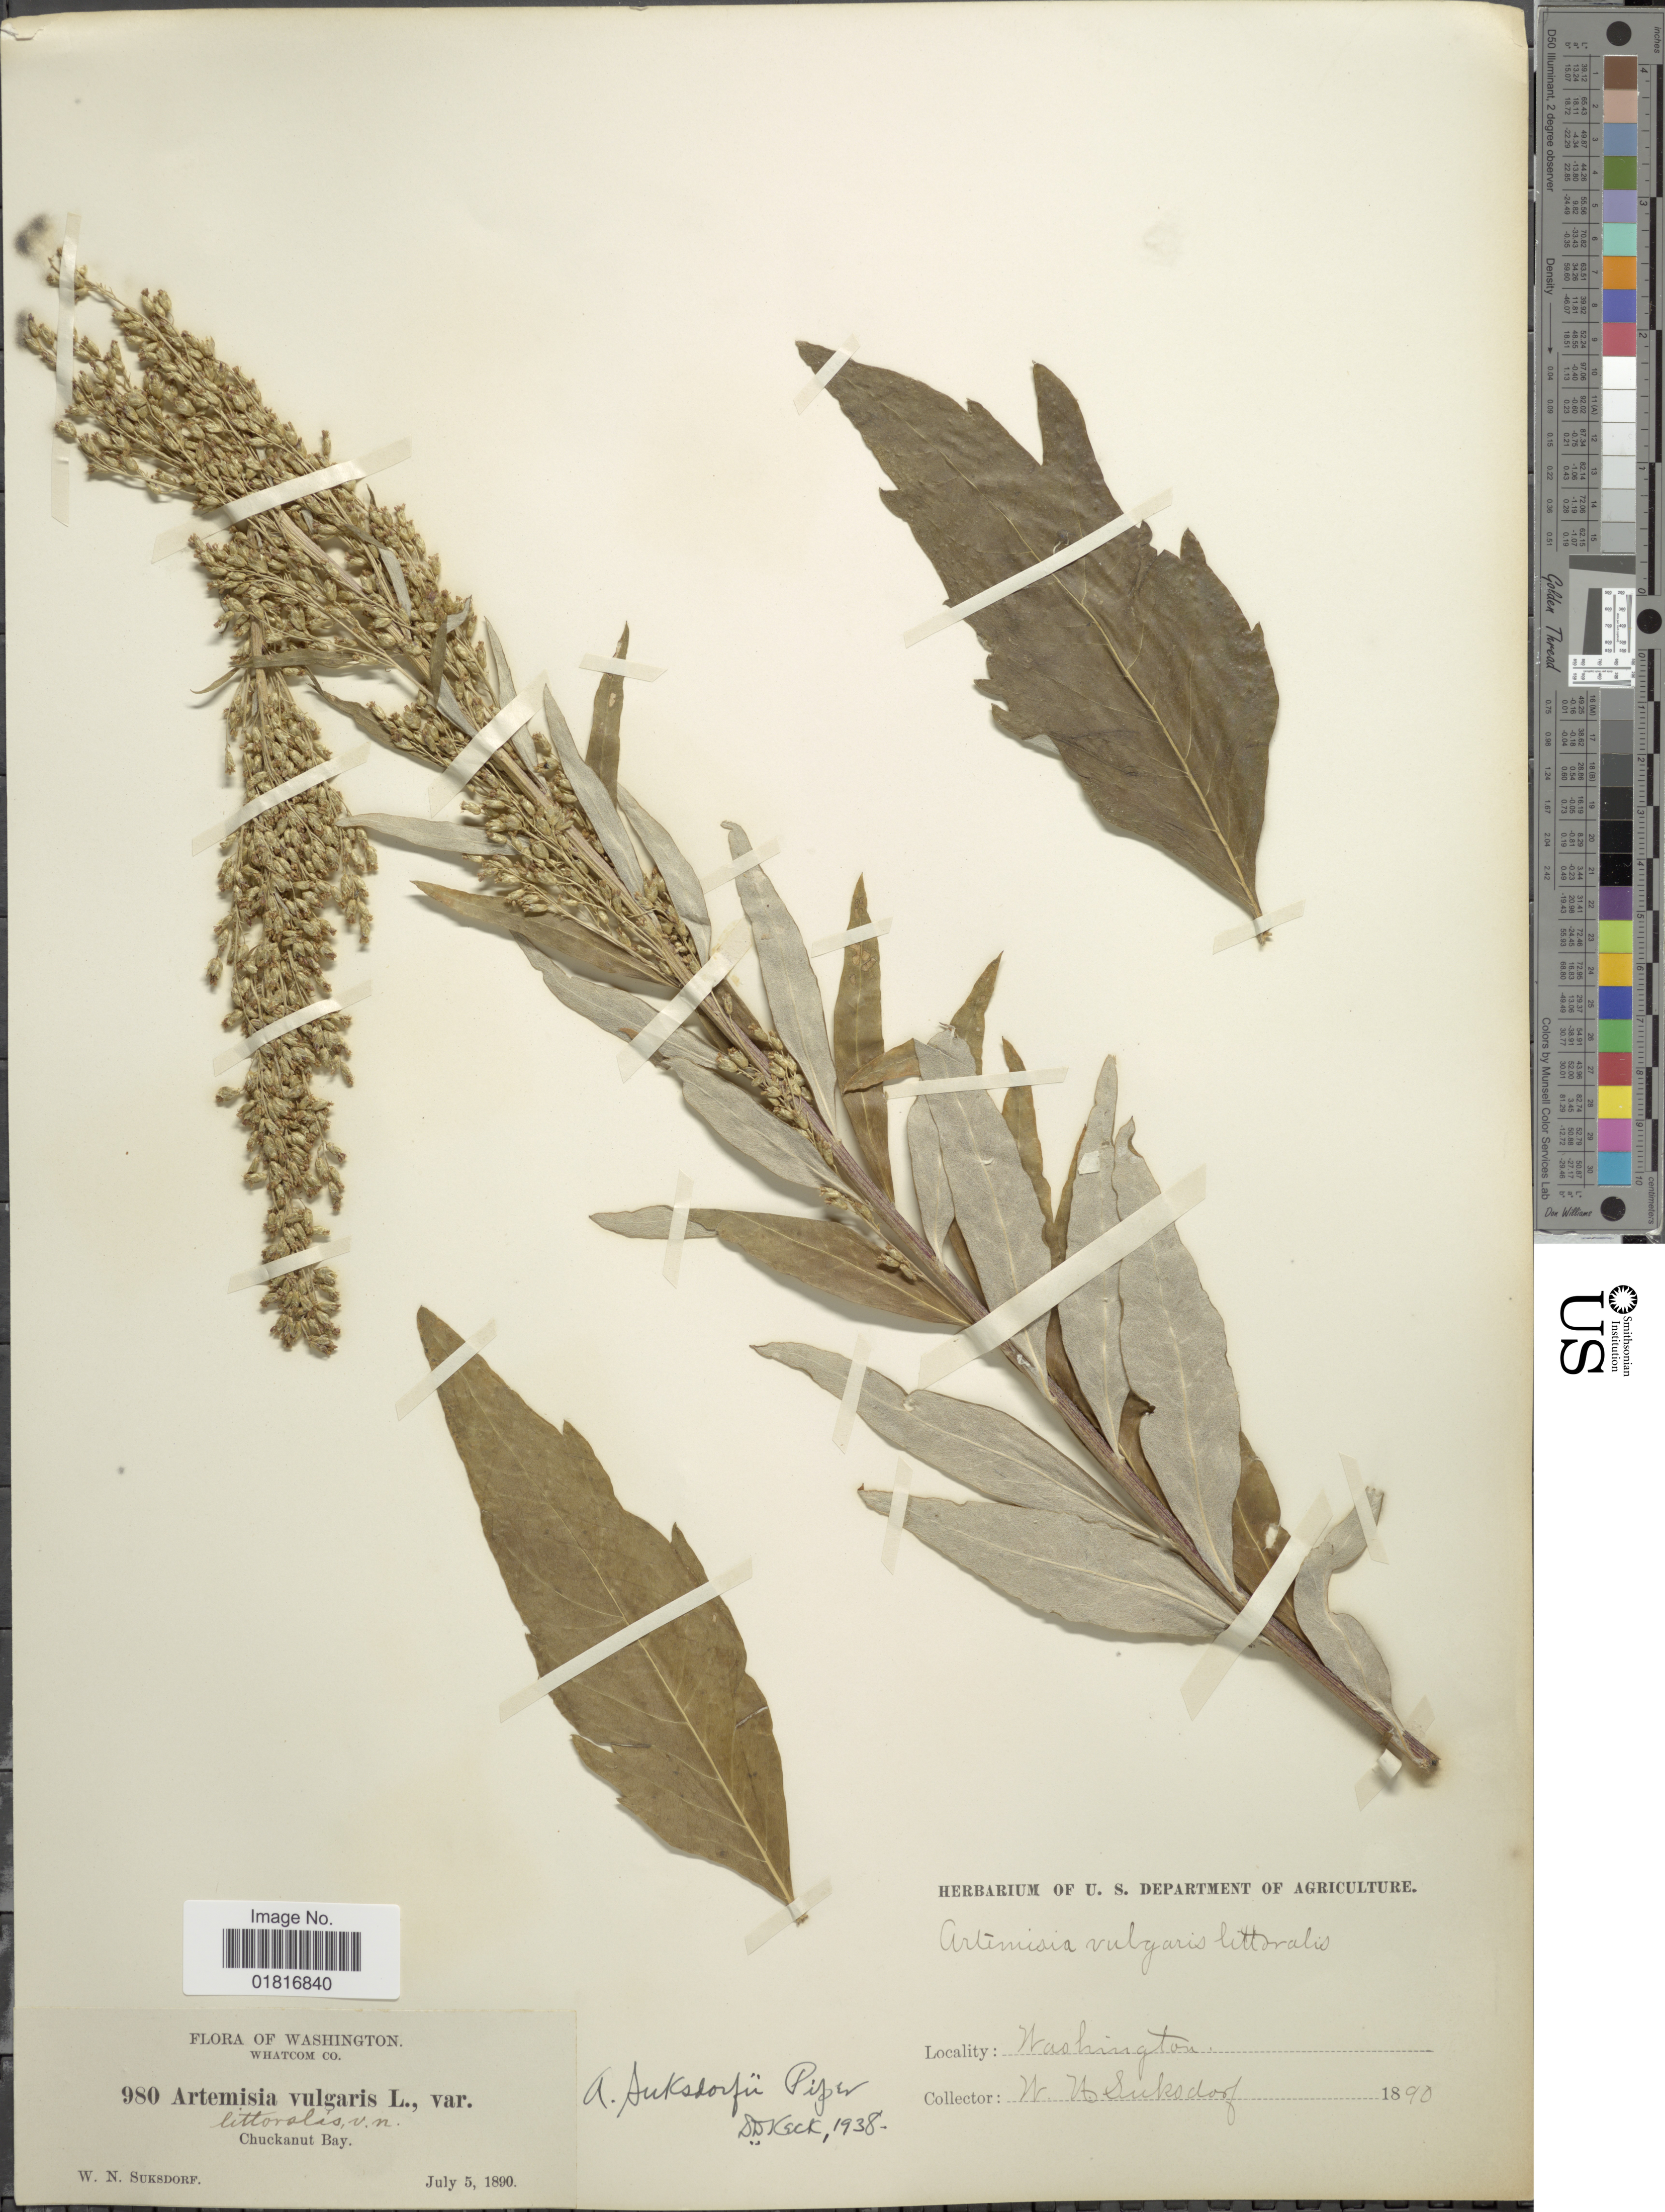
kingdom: Plantae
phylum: Tracheophyta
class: Magnoliopsida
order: Asterales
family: Asteraceae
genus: Artemisia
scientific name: Artemisia suksdorfii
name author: Piper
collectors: W. N. Suksdorf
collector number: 980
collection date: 1890-07-05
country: United States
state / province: Washington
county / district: Whitman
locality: Whatcom Co, Chuckanut Bay